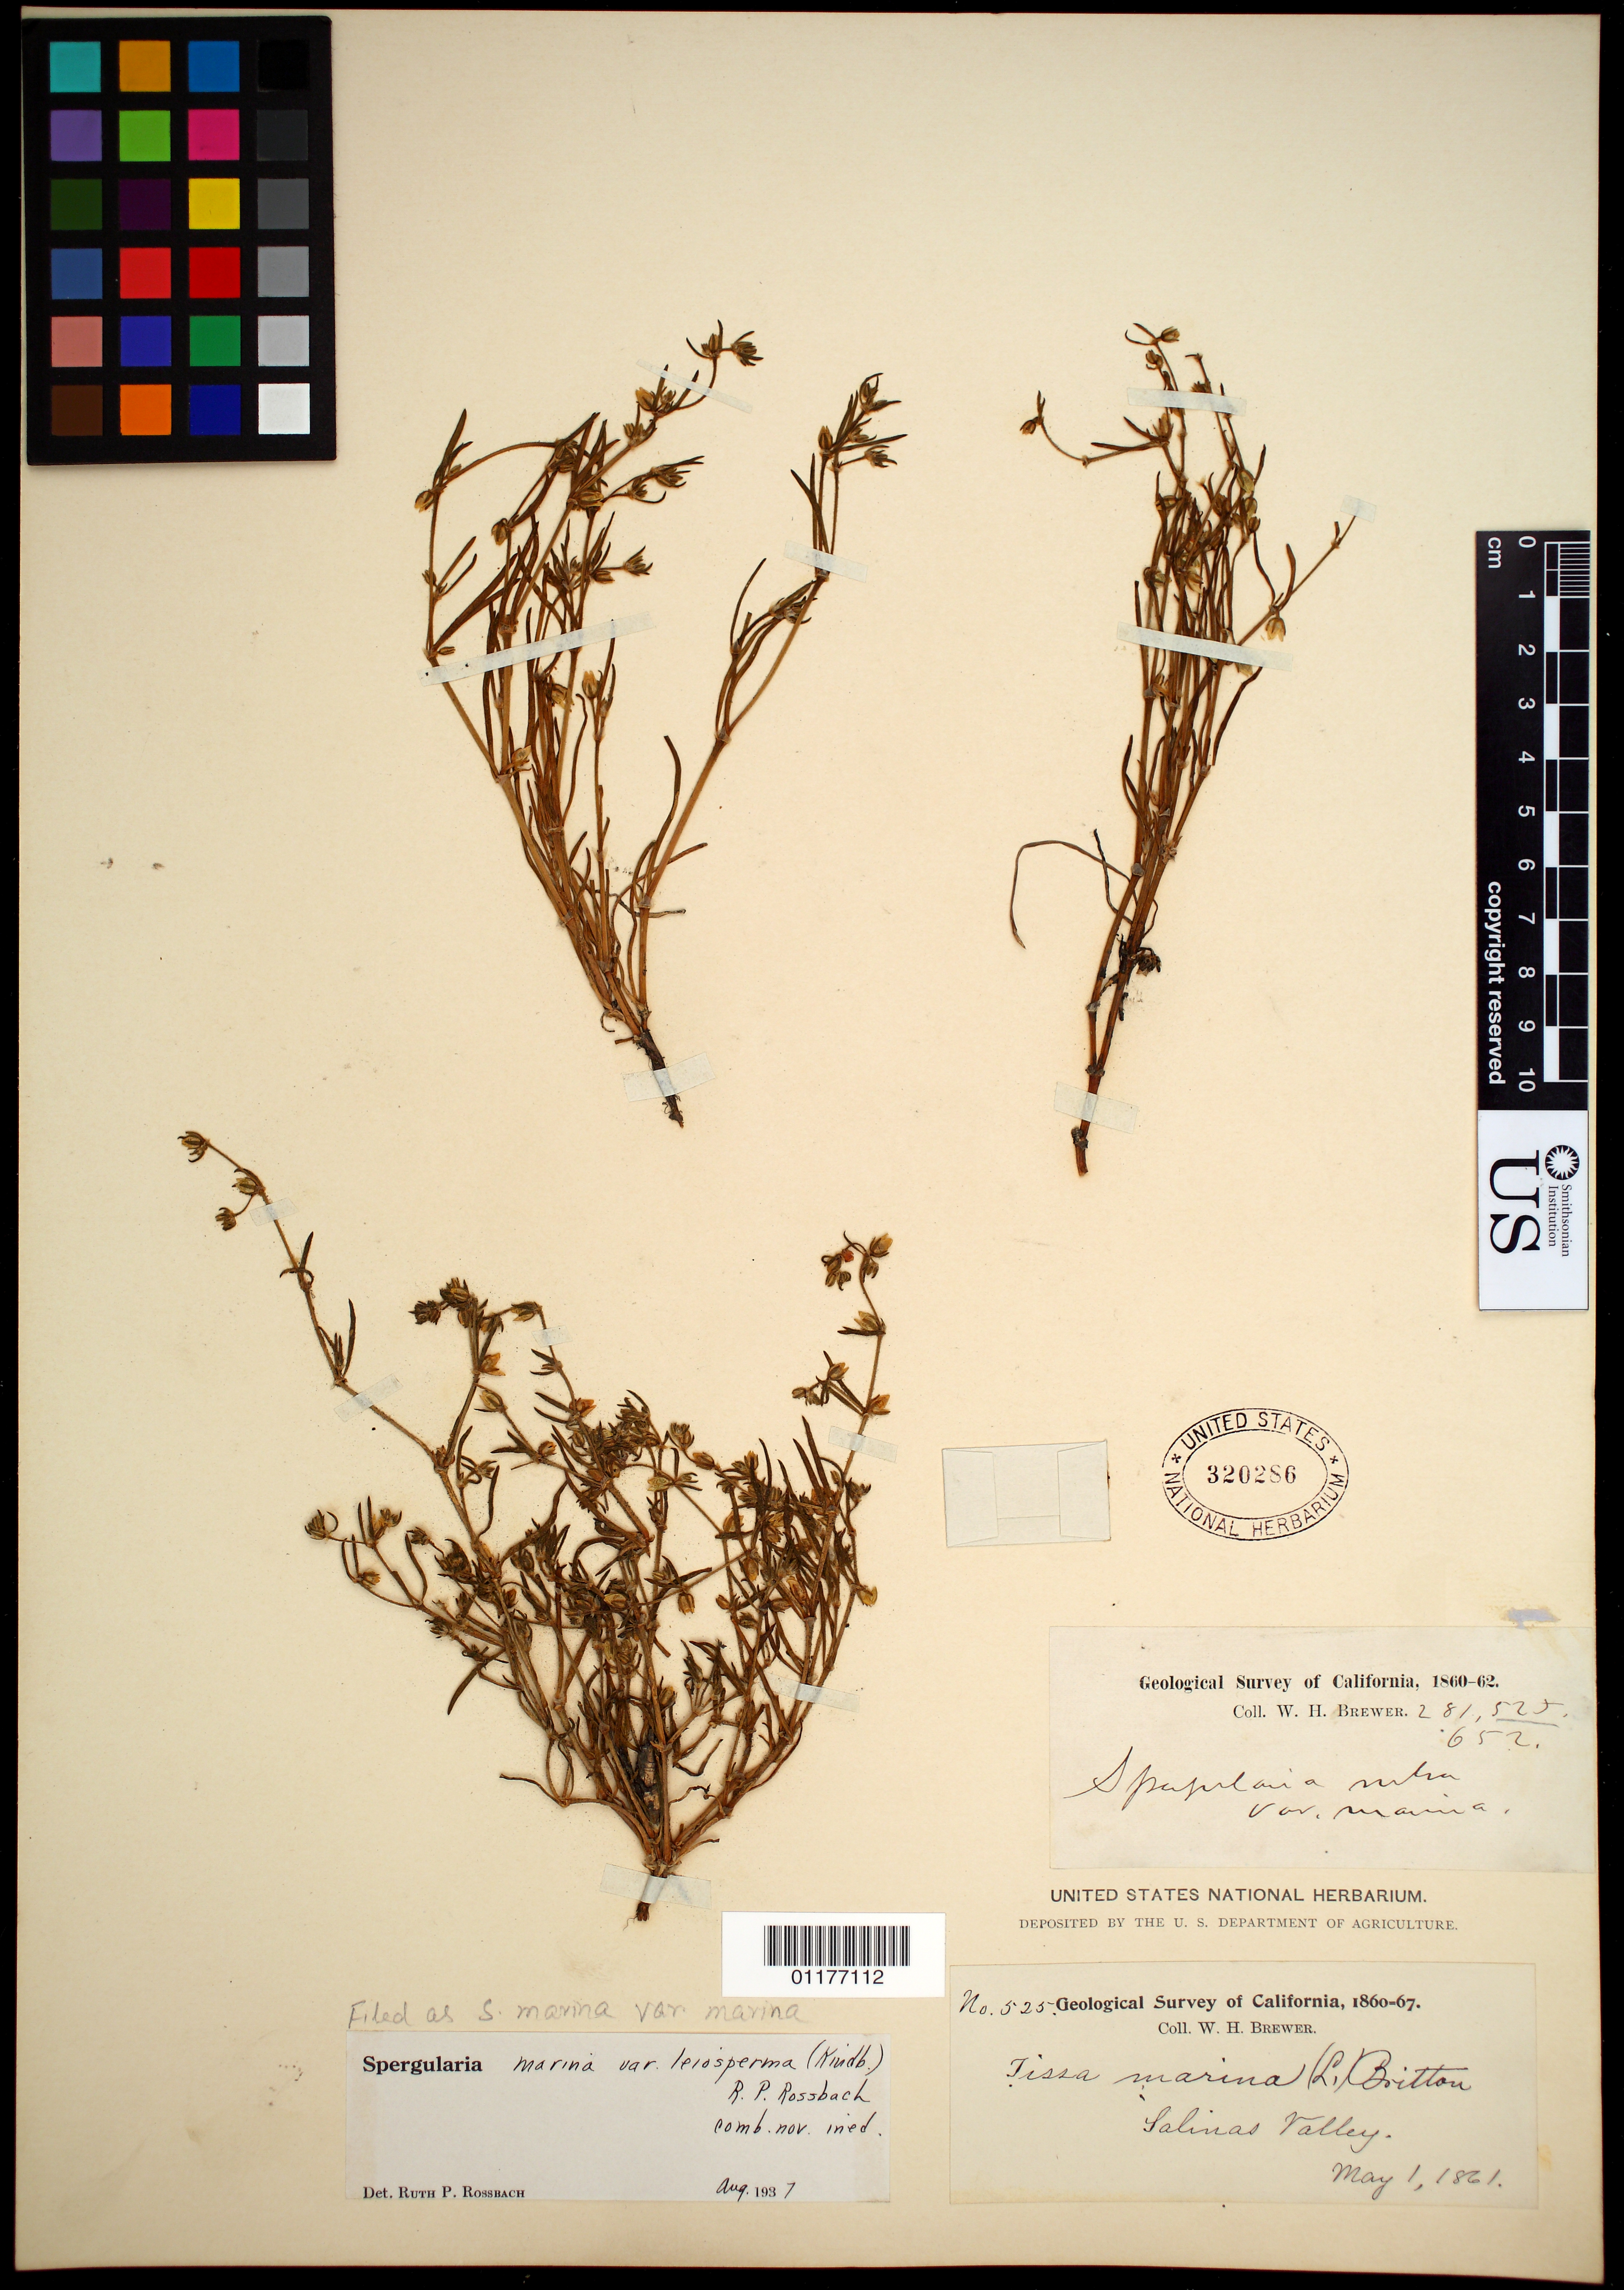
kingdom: Plantae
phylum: Tracheophyta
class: Magnoliopsida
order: Caryophyllales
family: Caryophyllaceae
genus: Spergularia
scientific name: Spergularia marina var. marina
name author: (L.) Griseb.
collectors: J. G. Cooper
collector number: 548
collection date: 1862-05-05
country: United States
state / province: California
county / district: San Diego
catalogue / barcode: US 320287